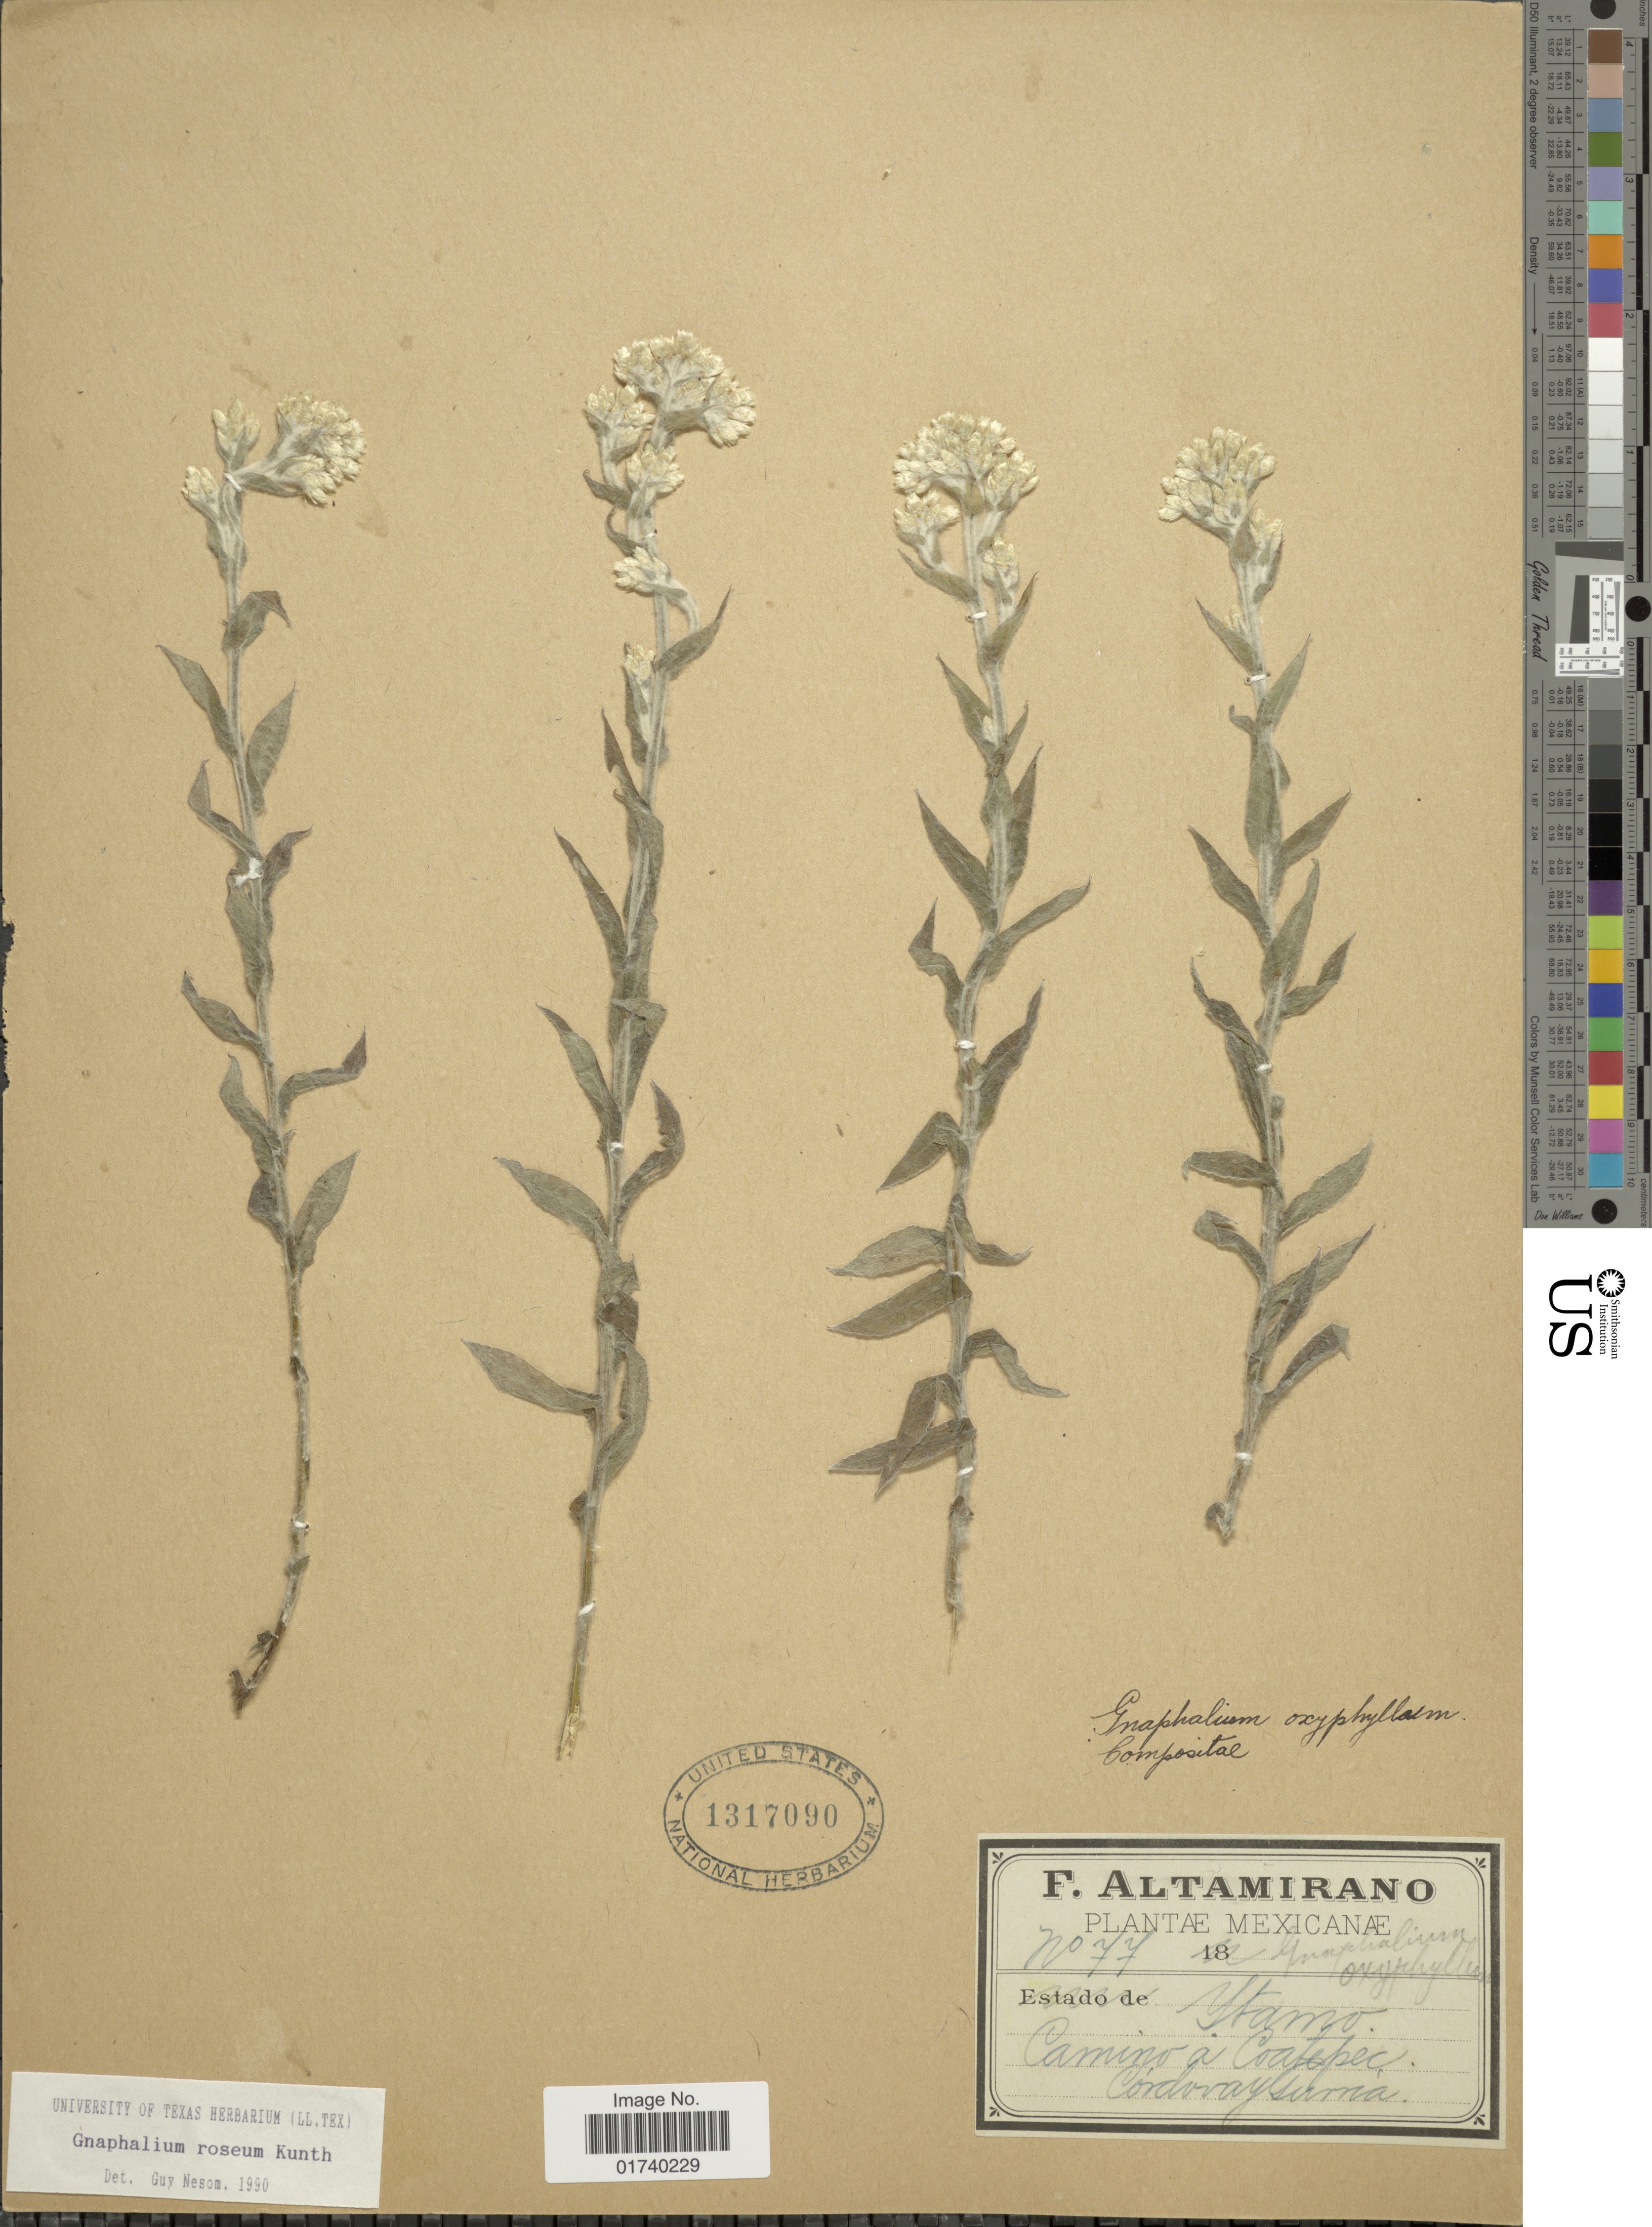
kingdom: Plantae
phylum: Tracheophyta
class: Magnoliopsida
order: Asterales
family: Asteraceae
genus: Pseudognaphalium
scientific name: Pseudognaphalium roseum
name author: (Kunth) Anderb.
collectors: F. Altamirano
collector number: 77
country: Mexico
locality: Camino a Coatepec, Cordovay sermia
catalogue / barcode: US 1317090